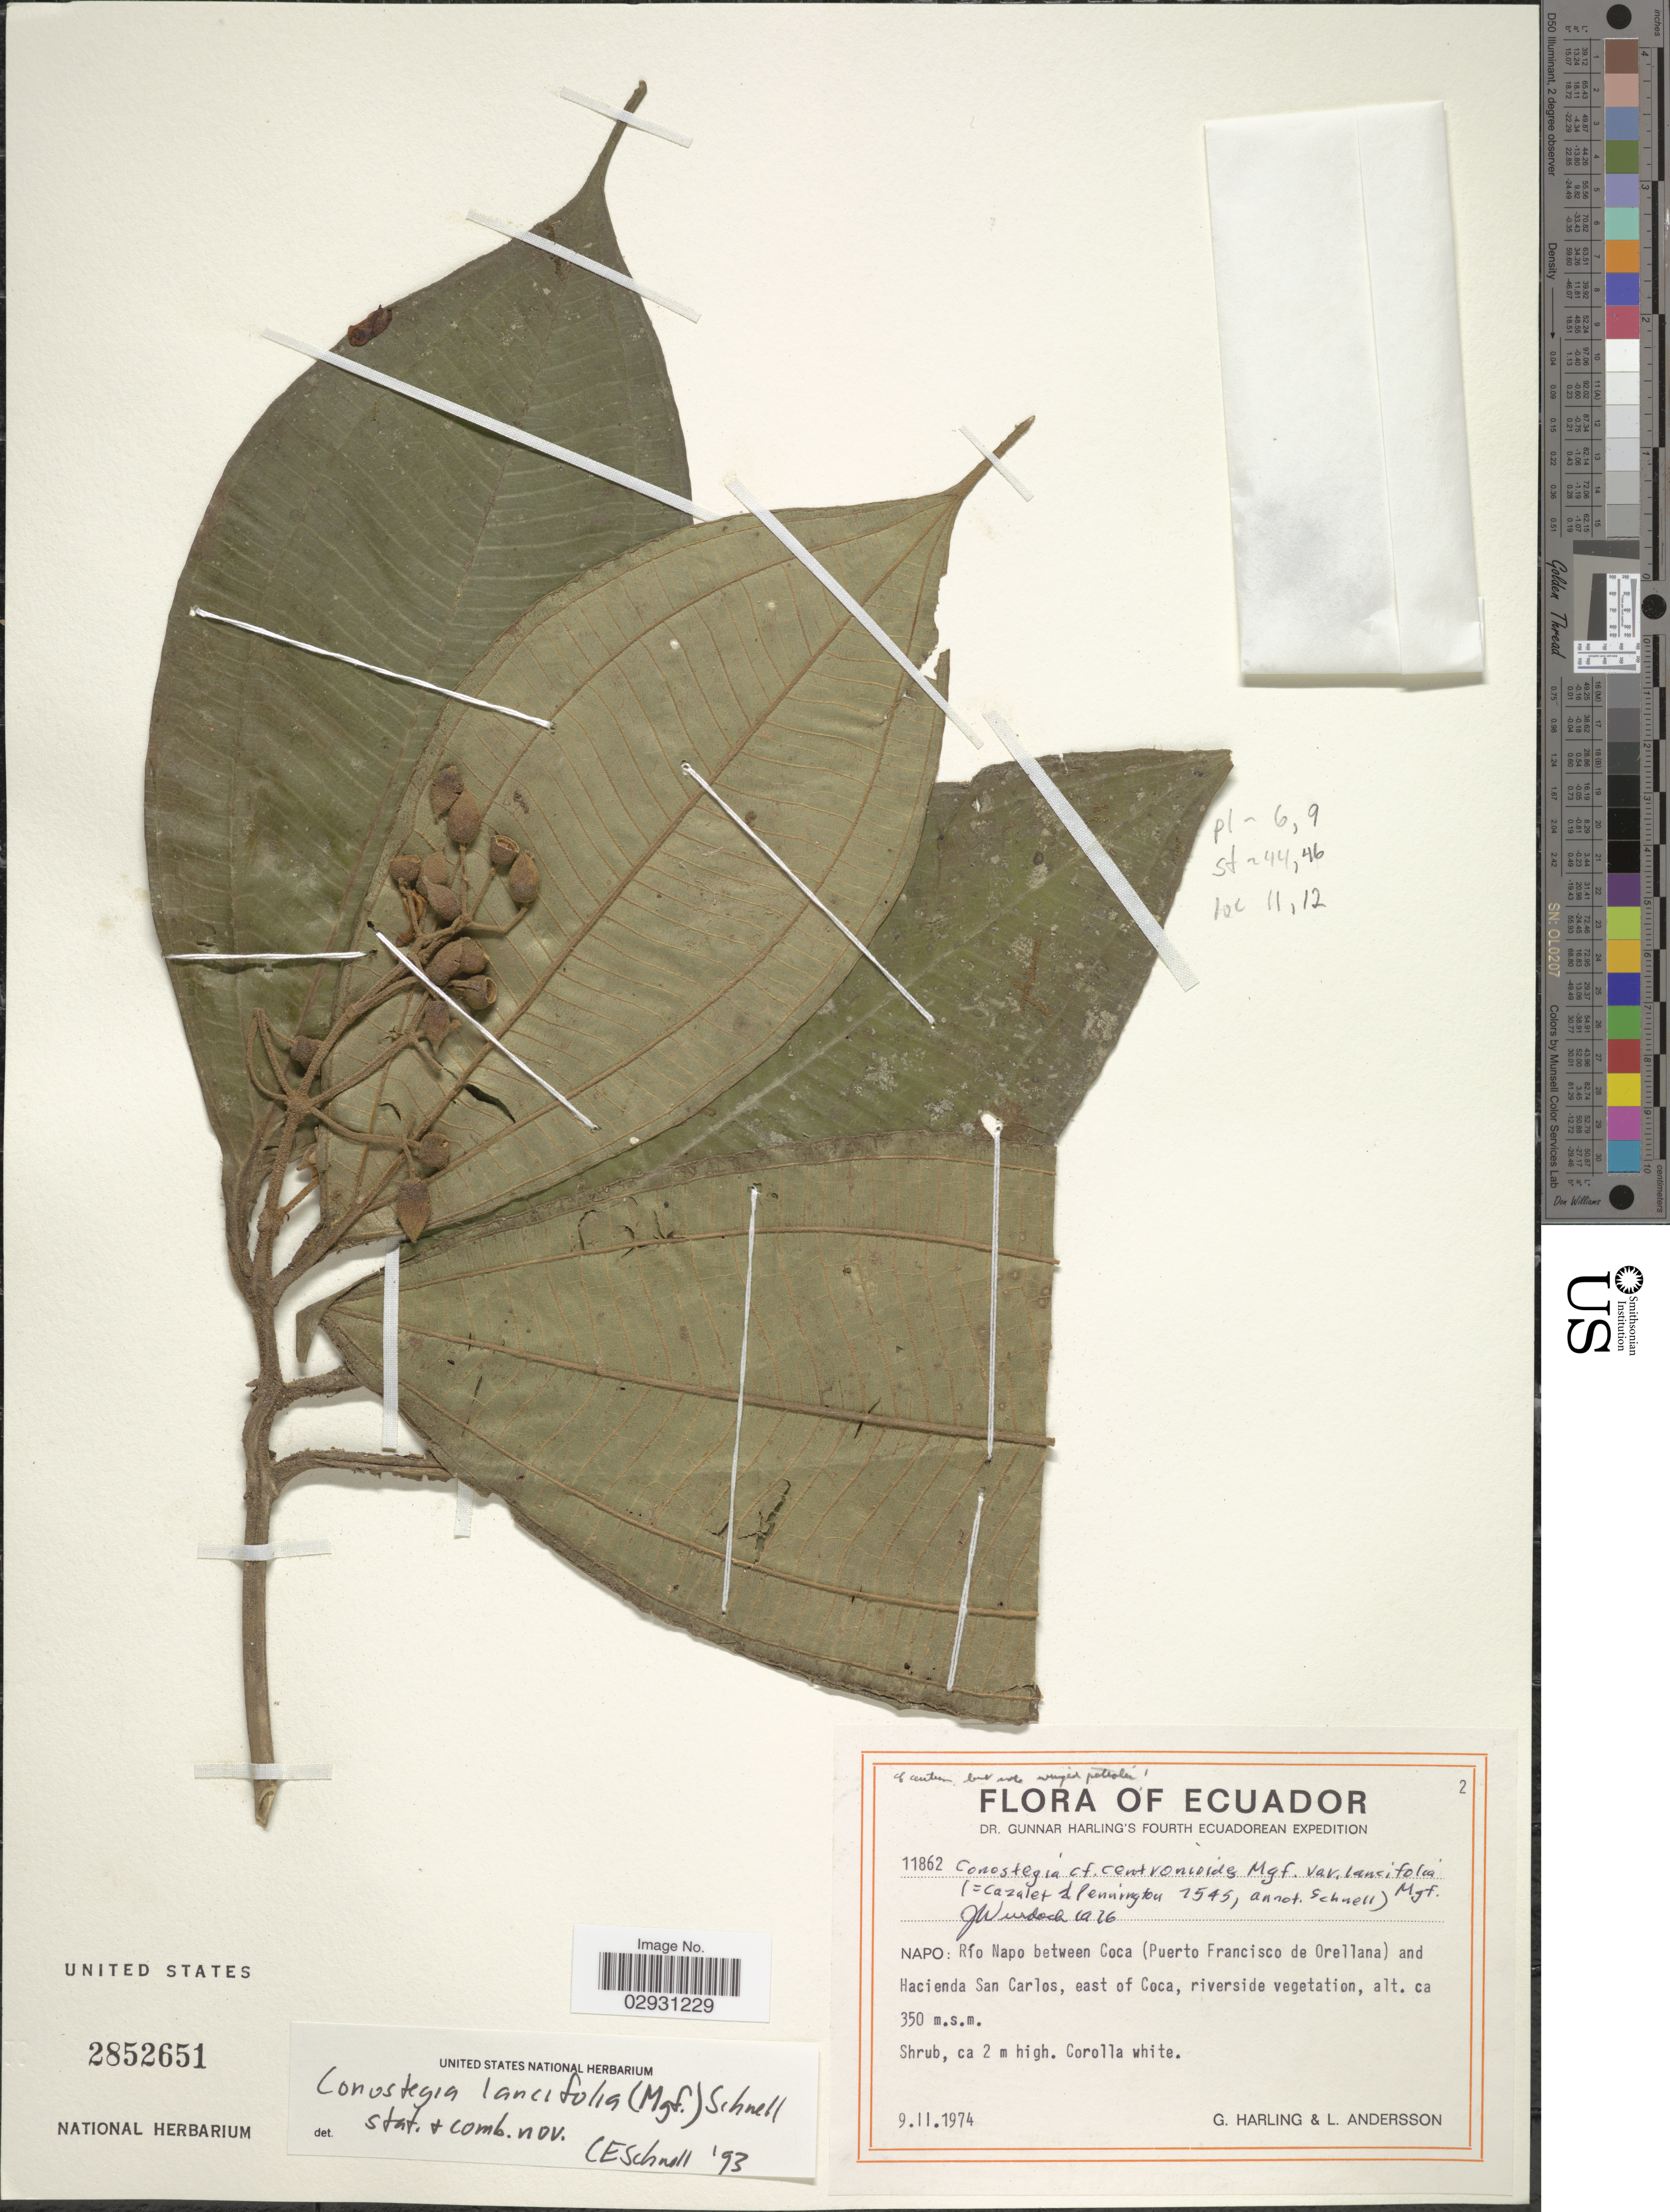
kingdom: Plantae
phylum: Tracheophyta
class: Magnoliopsida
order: Myrtales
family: Melastomataceae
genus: Conostegia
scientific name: Conostegia centronioides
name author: Markgr.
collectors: G. Harling & L. Andersson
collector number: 11862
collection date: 1974-11-09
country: Ecuador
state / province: Napo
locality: Río Napo between Coca (Puerto Francisco de Orellana) and Hacienda San Carlos, east of Coca.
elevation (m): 350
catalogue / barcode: US 2852651